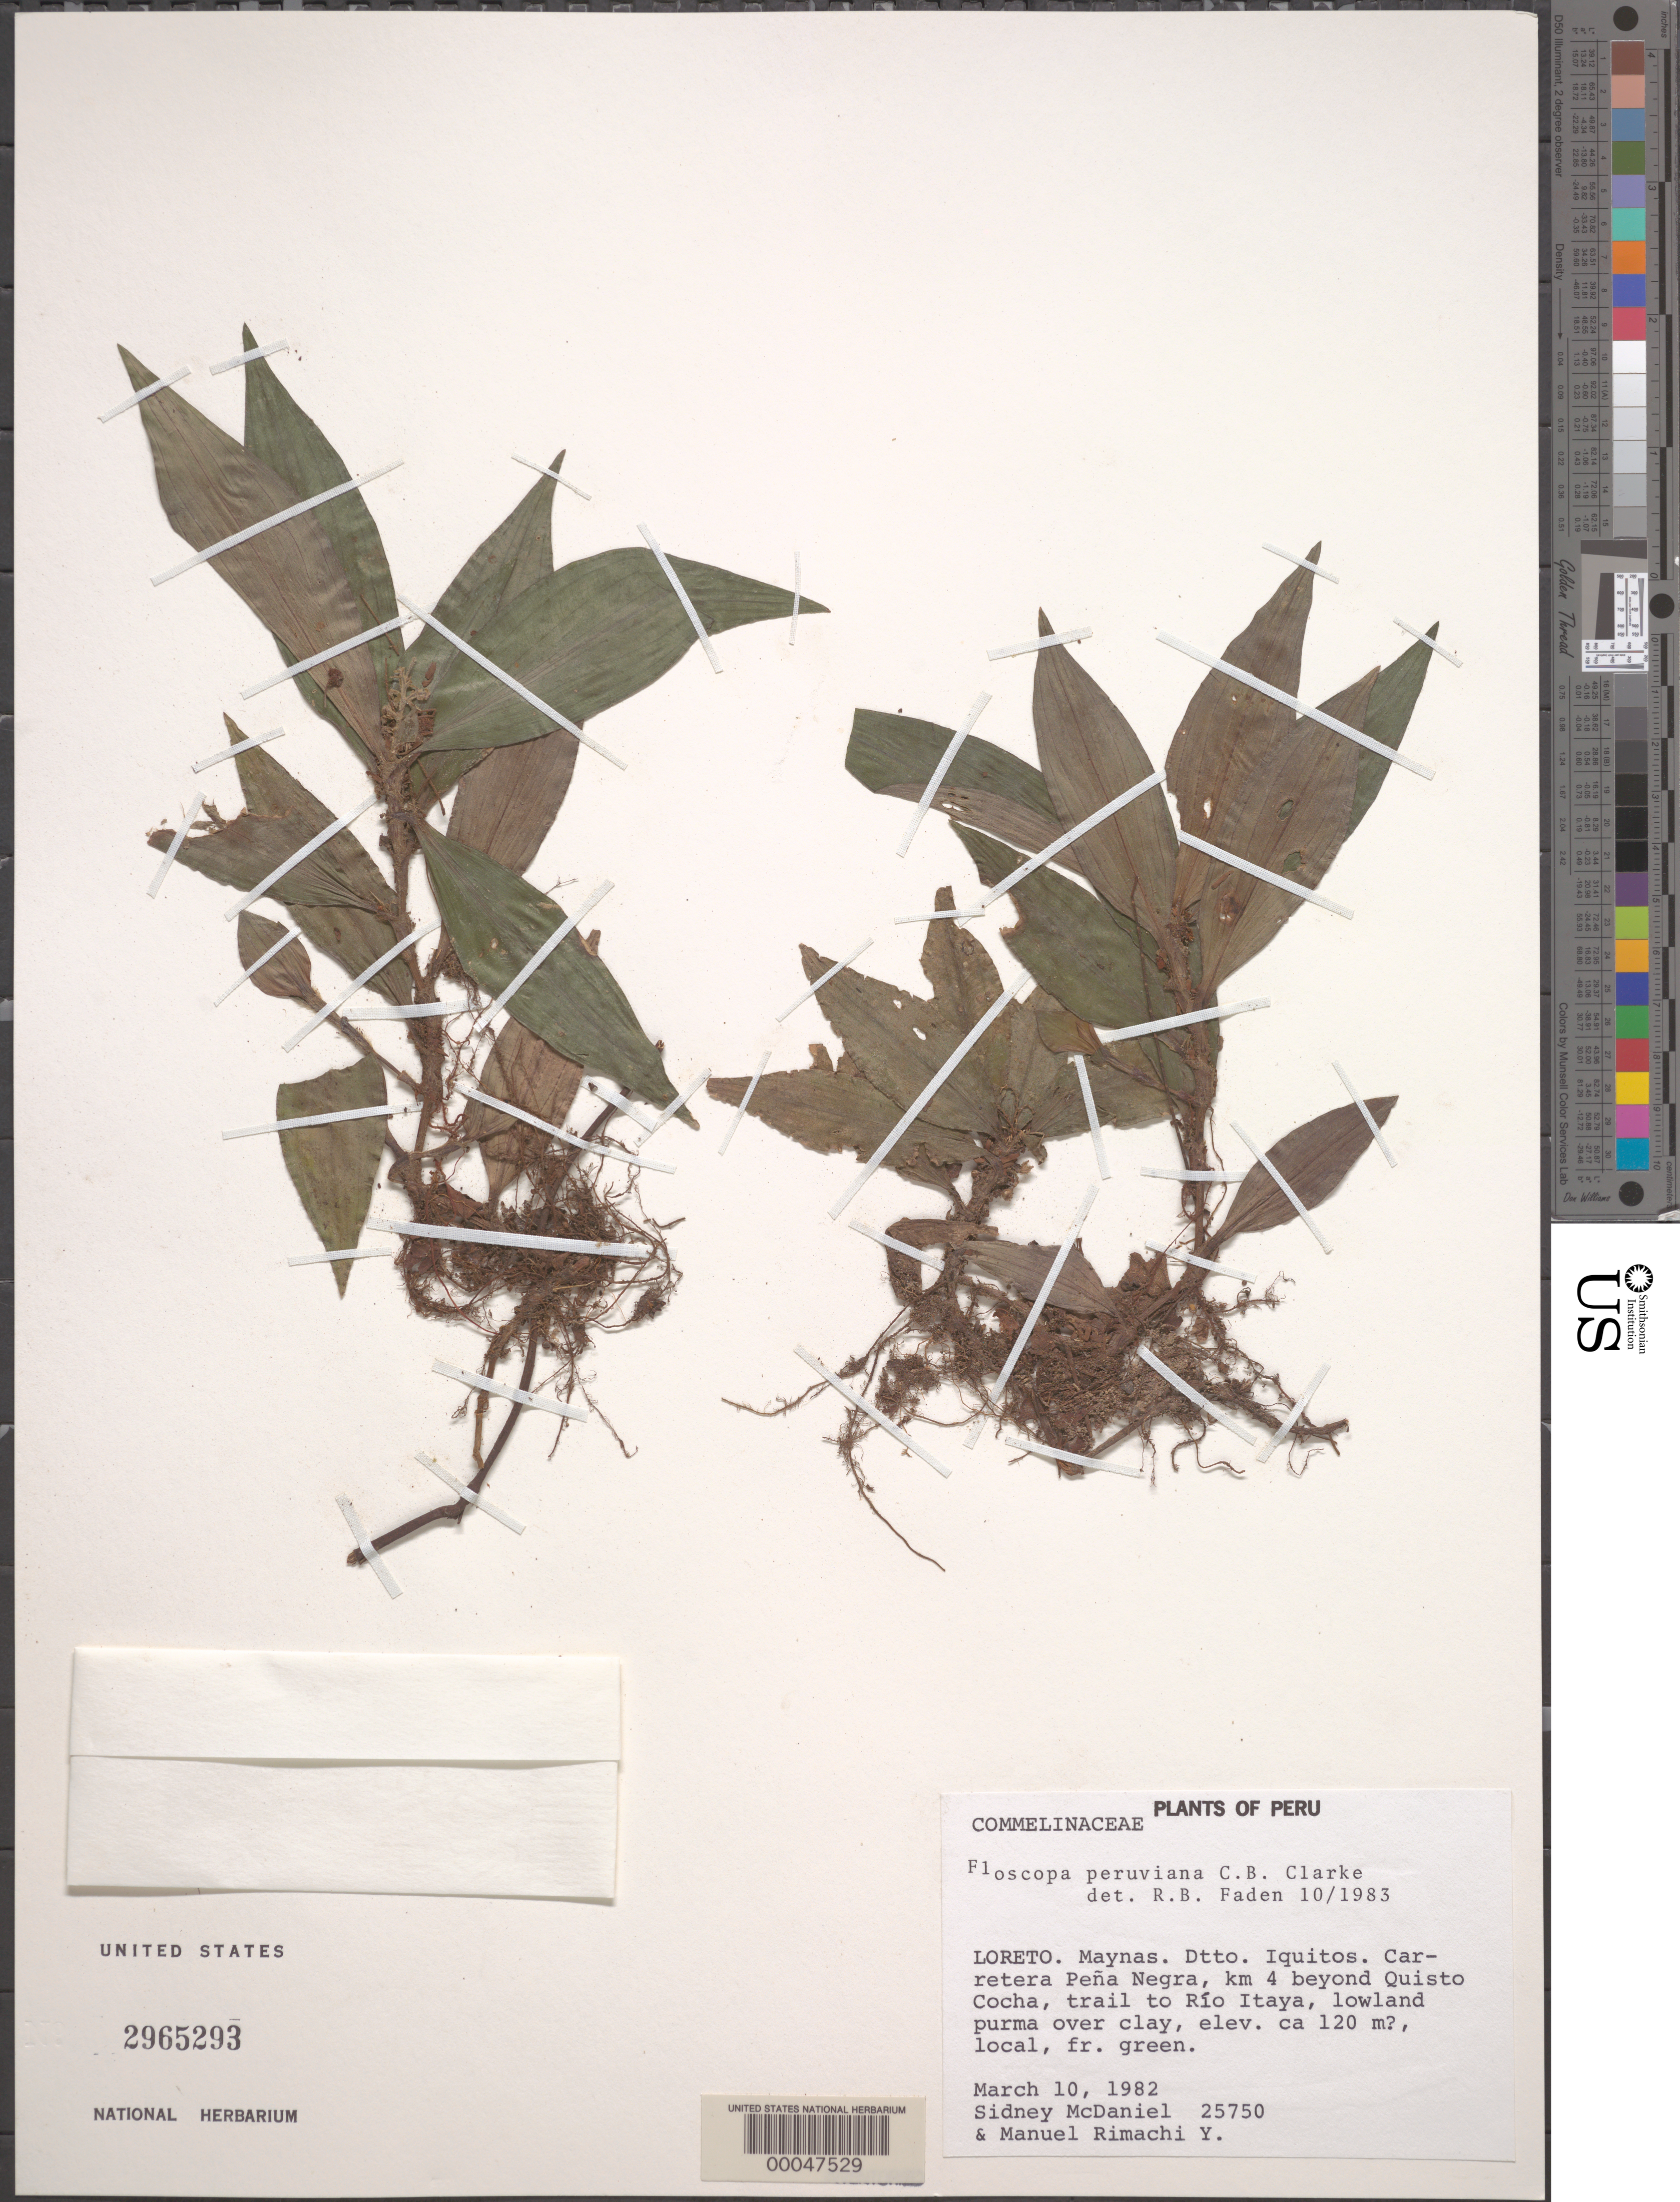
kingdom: Plantae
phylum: Tracheophyta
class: Liliopsida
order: Commelinales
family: Commelinaceae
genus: Floscopa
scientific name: Floscopa peruviana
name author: Hassk. ex C.B. Clarke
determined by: Faden, Robert B., (US), Smithsonian Institution - National Museum of Natural History (UNITED STATES)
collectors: S. T. McDaniel & M. Rimachi Y.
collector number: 25750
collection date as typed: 10 Mar 1982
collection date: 1982-03-10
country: Peru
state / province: Loreto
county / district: Maynas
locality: Iquitos, carretera pena negra, beyond quisto cocha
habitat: Lowland purma over clay, trailside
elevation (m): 120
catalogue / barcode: US 2965293